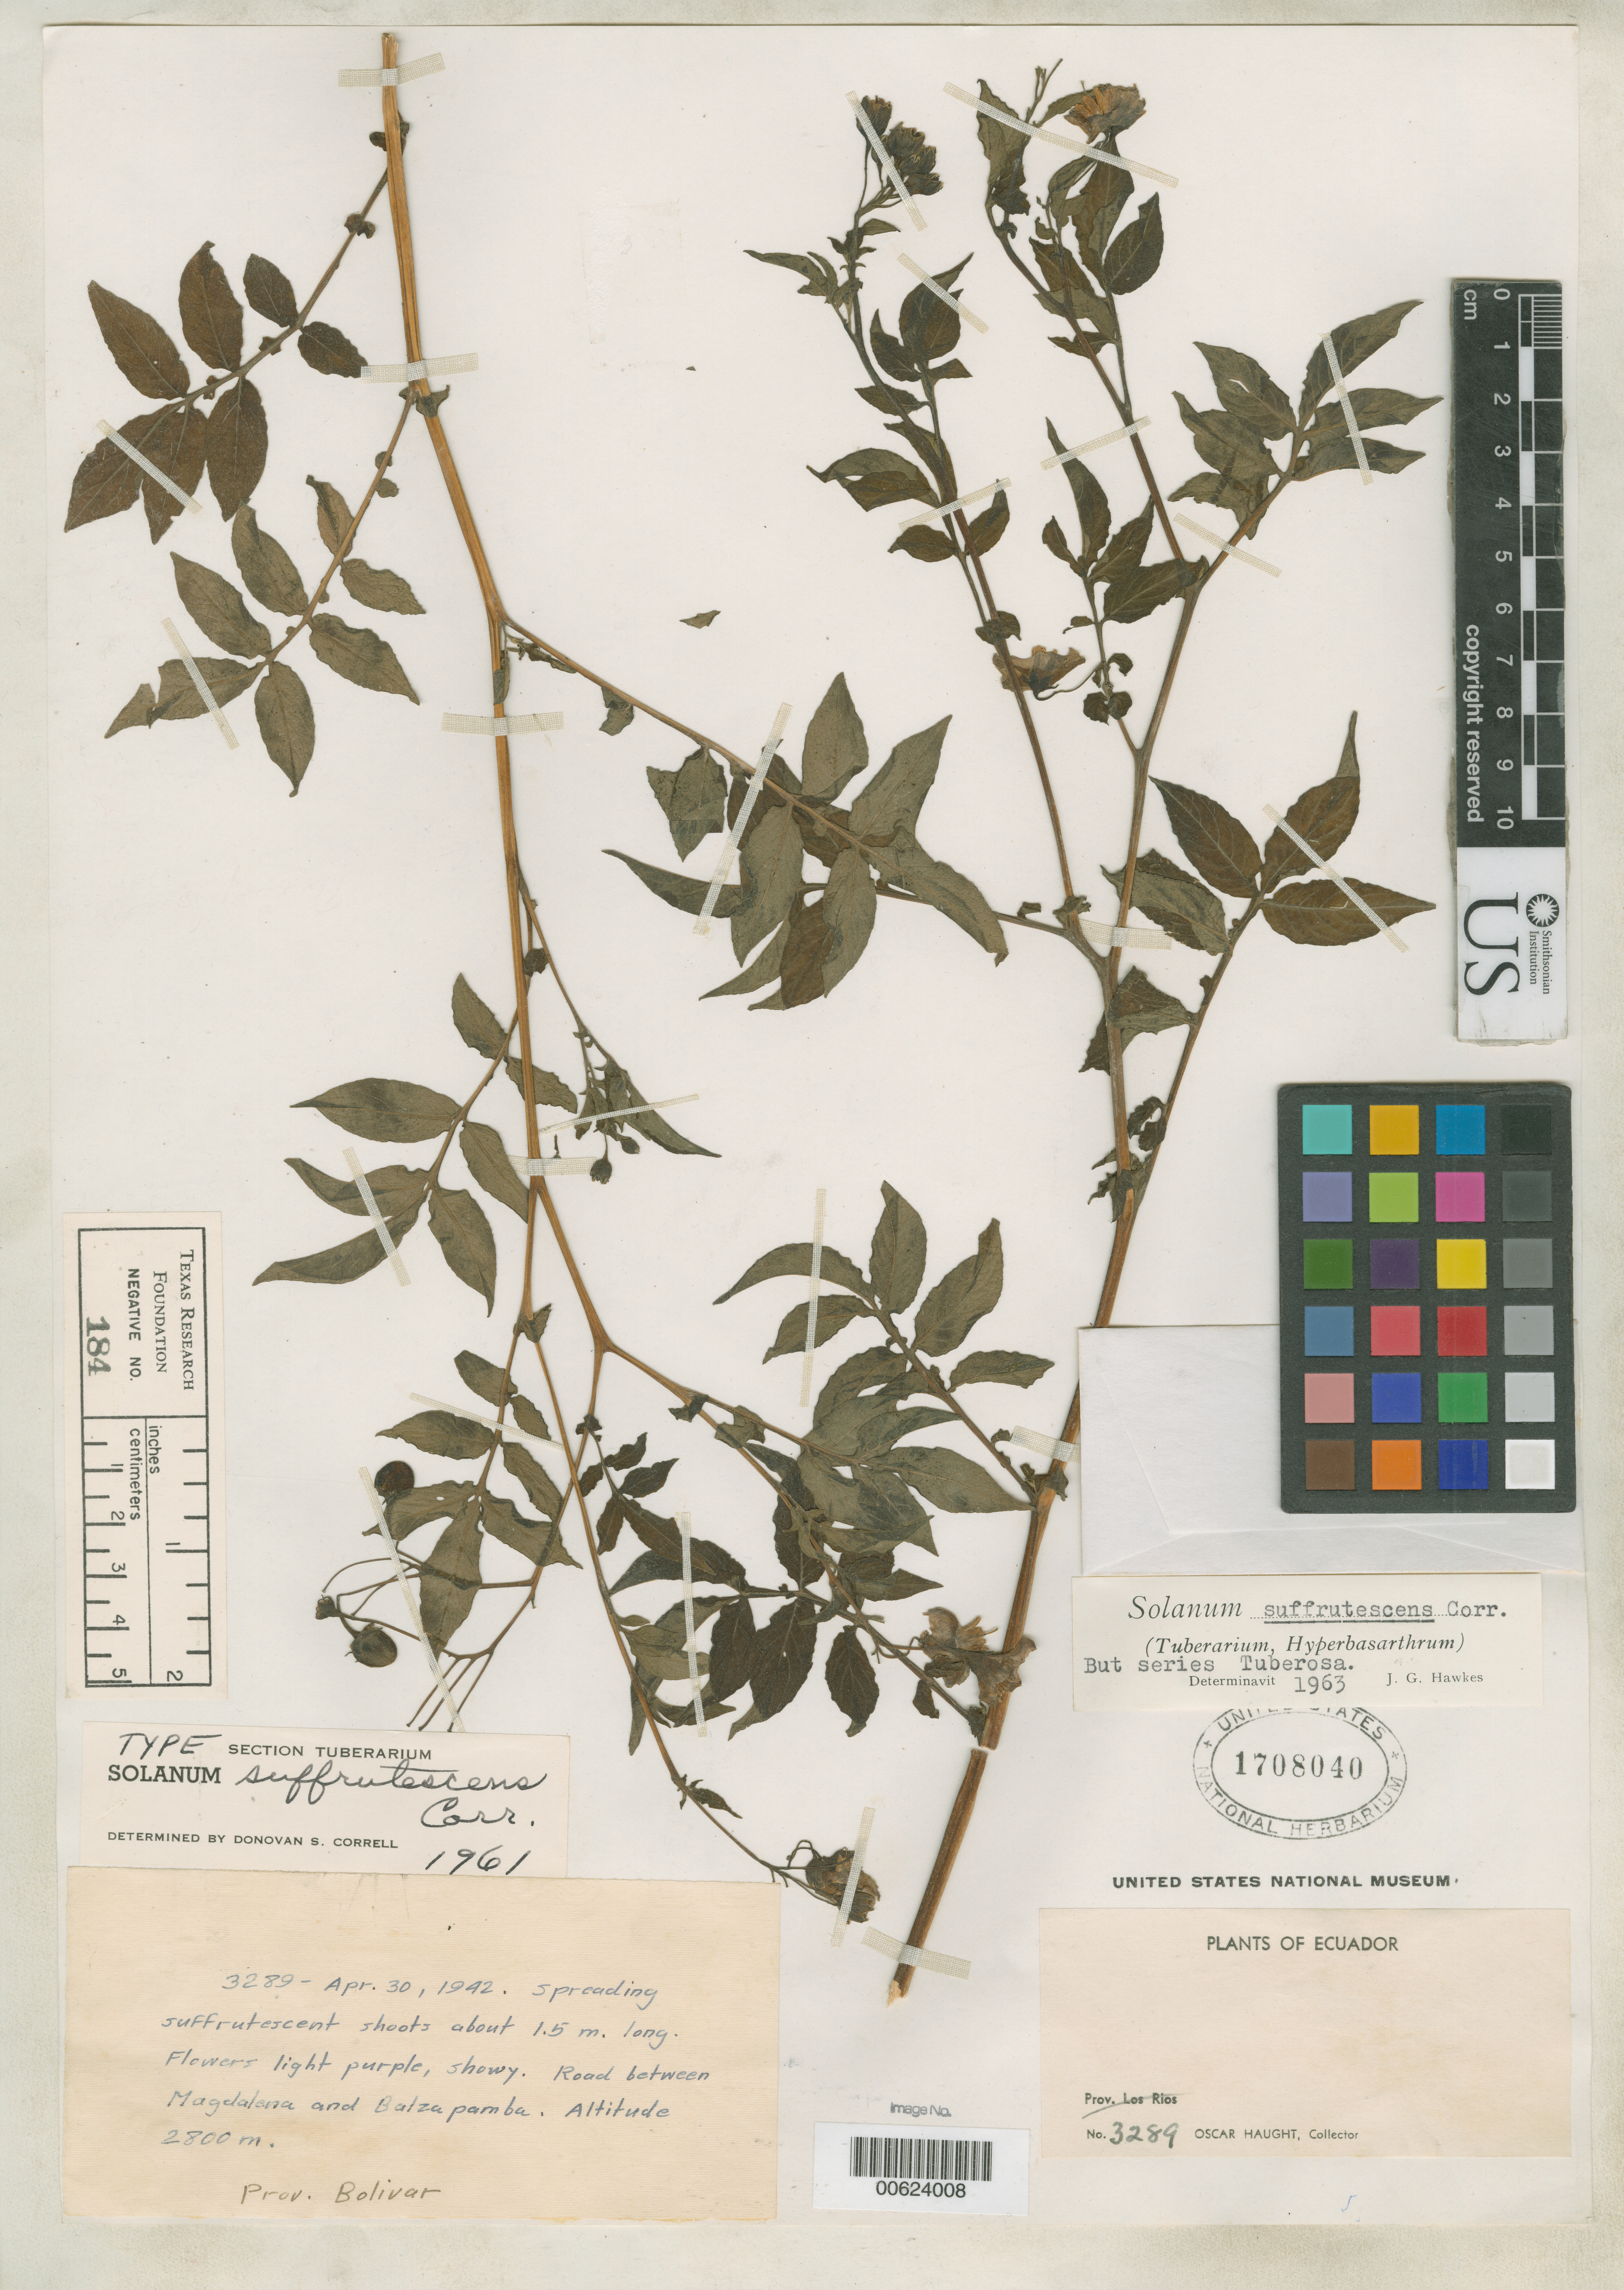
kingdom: Plantae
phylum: Tracheophyta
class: Magnoliopsida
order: Solanales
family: Solanaceae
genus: Solanum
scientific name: Solanum suffrutescens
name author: Correll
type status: Holotype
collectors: O. L. Haught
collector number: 3289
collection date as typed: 30 Apr 1942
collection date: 1942-04-30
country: Ecuador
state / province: Bolívar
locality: Road between Magdalena & Balzapamba.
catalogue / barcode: US 1708040